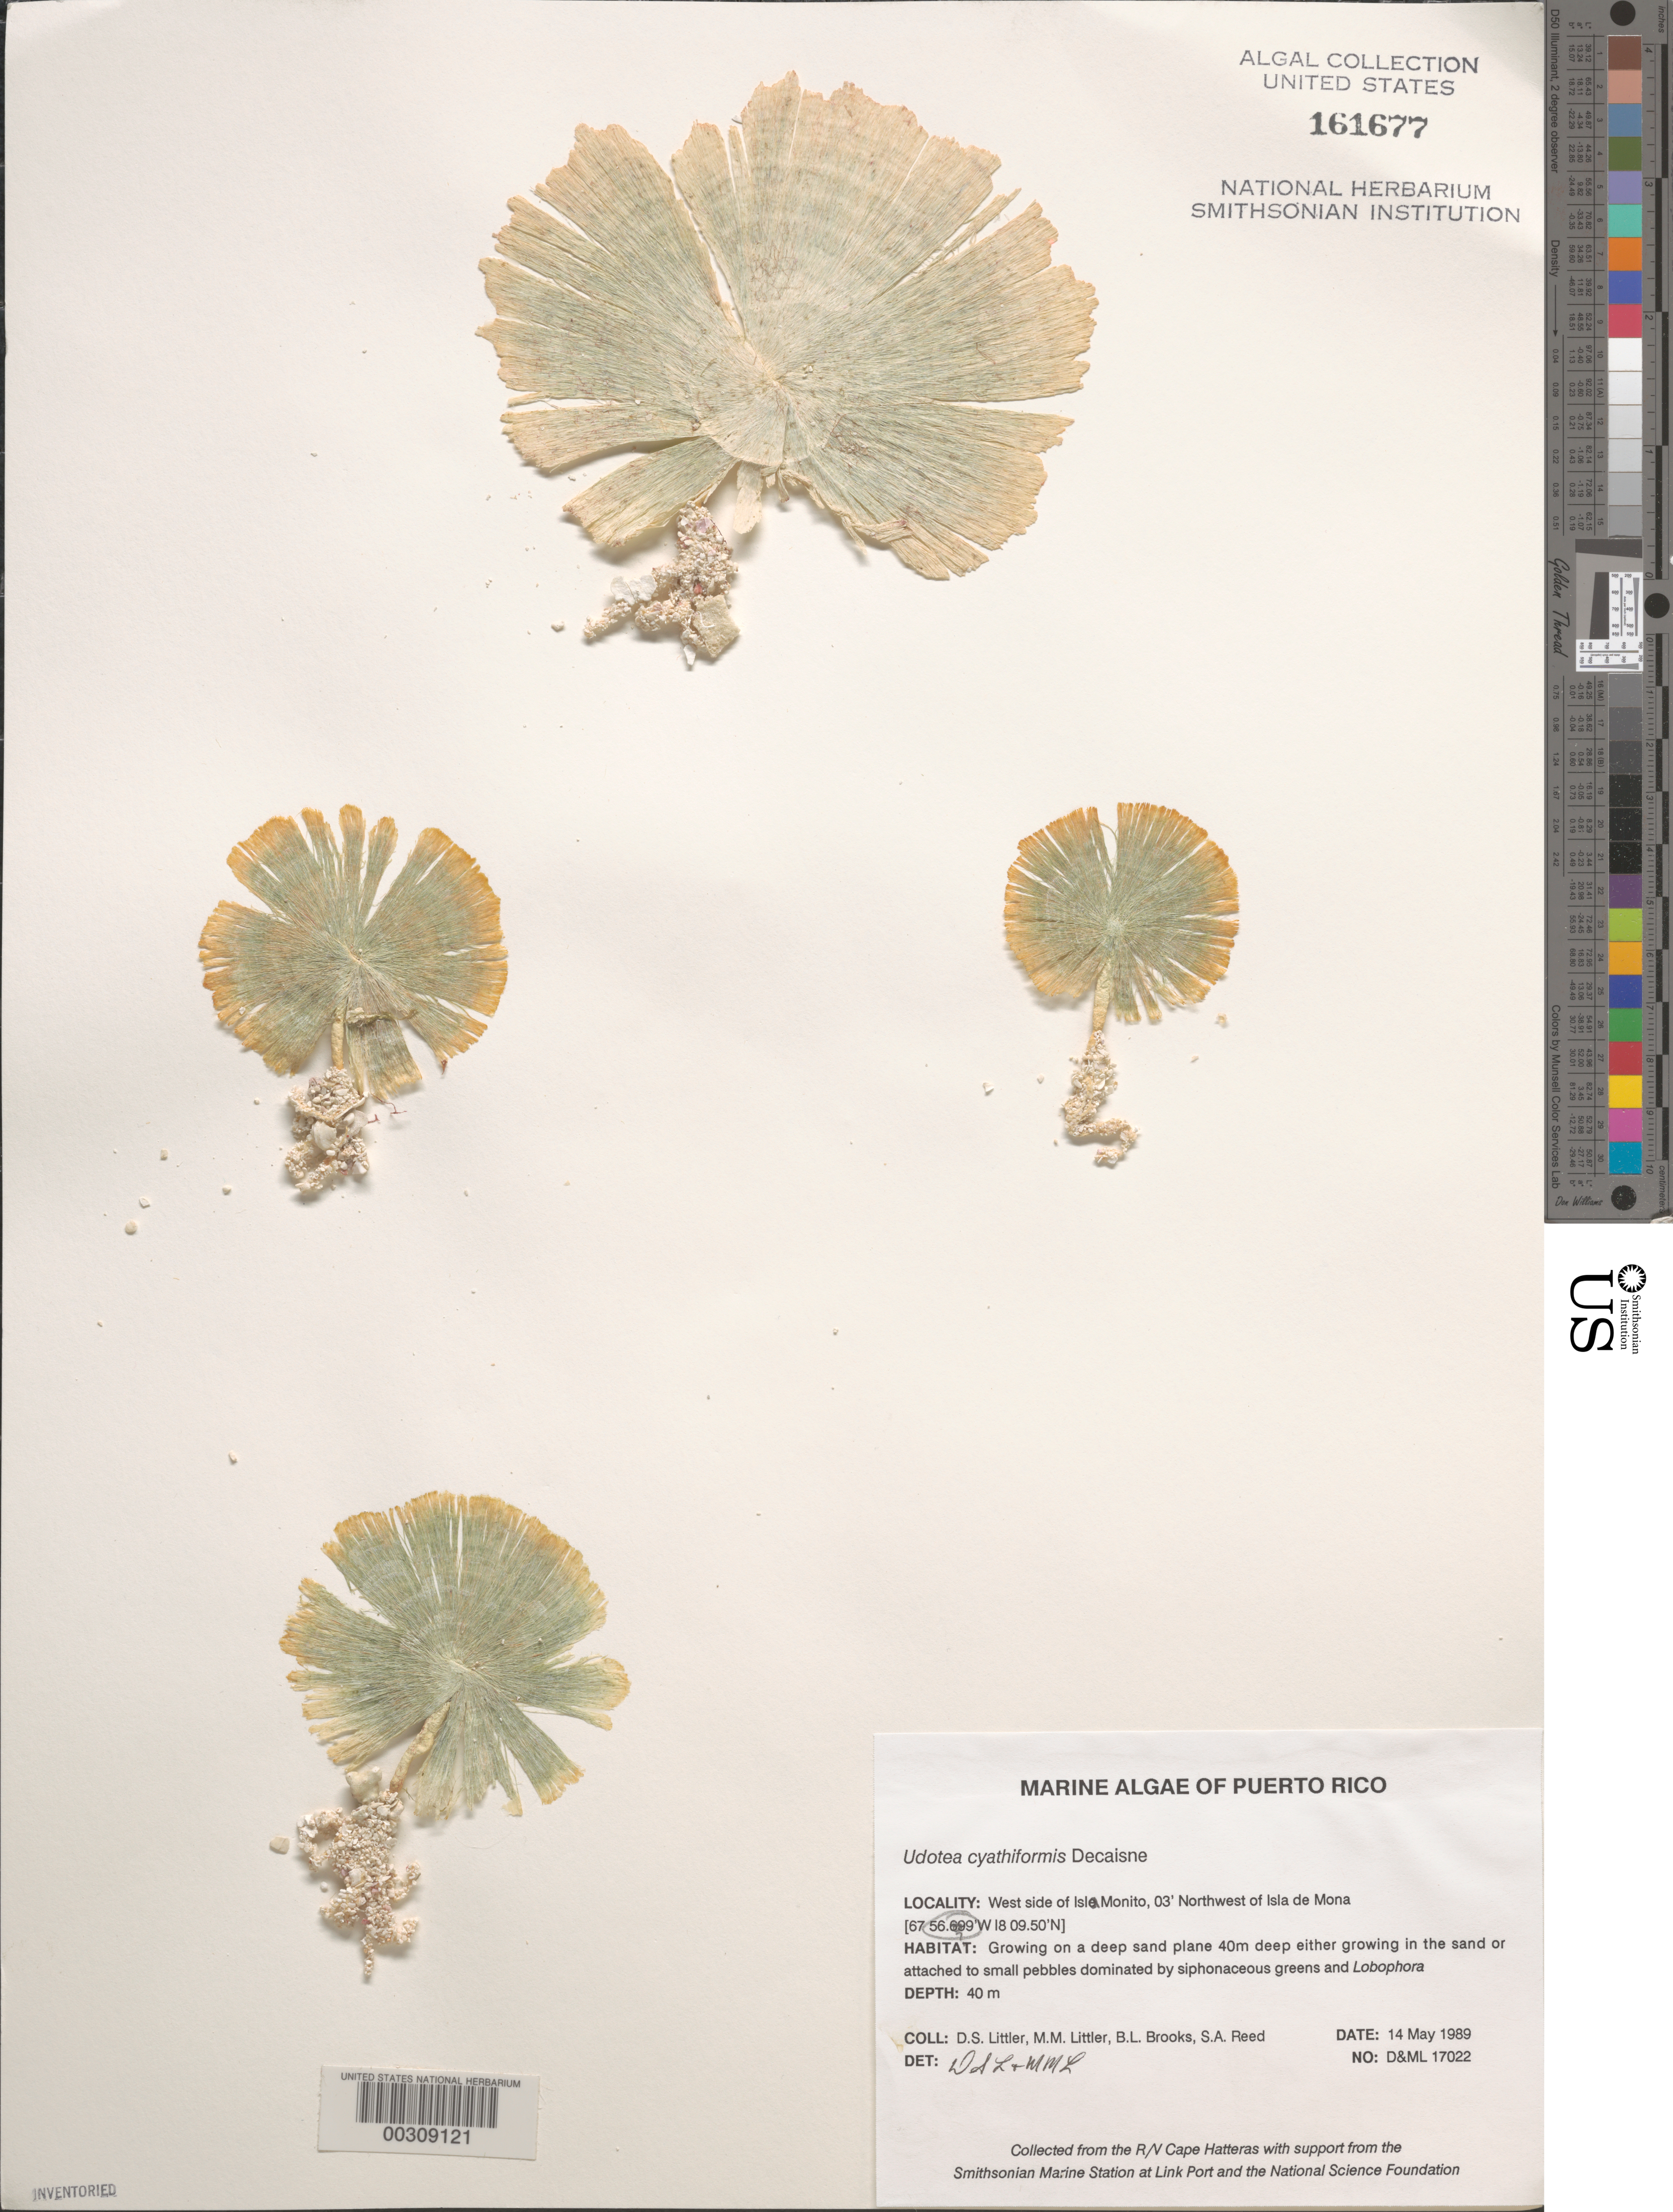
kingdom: Plantae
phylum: Chlorophyta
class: Ulvophyceae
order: Bryopsidales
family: Udoteaceae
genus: Udotea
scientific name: Udotea cyathiformis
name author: Decne.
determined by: Littler, D. S.; Littler, M. M.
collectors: D. S. Littler, M. M. Littler, B. Brooks & S. Reed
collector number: D&ML 17022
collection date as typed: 14 May 1989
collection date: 1989-05-14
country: Puerto Rico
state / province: Mayaguez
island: Isla de Mona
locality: Isla Monito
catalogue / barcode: US 161677